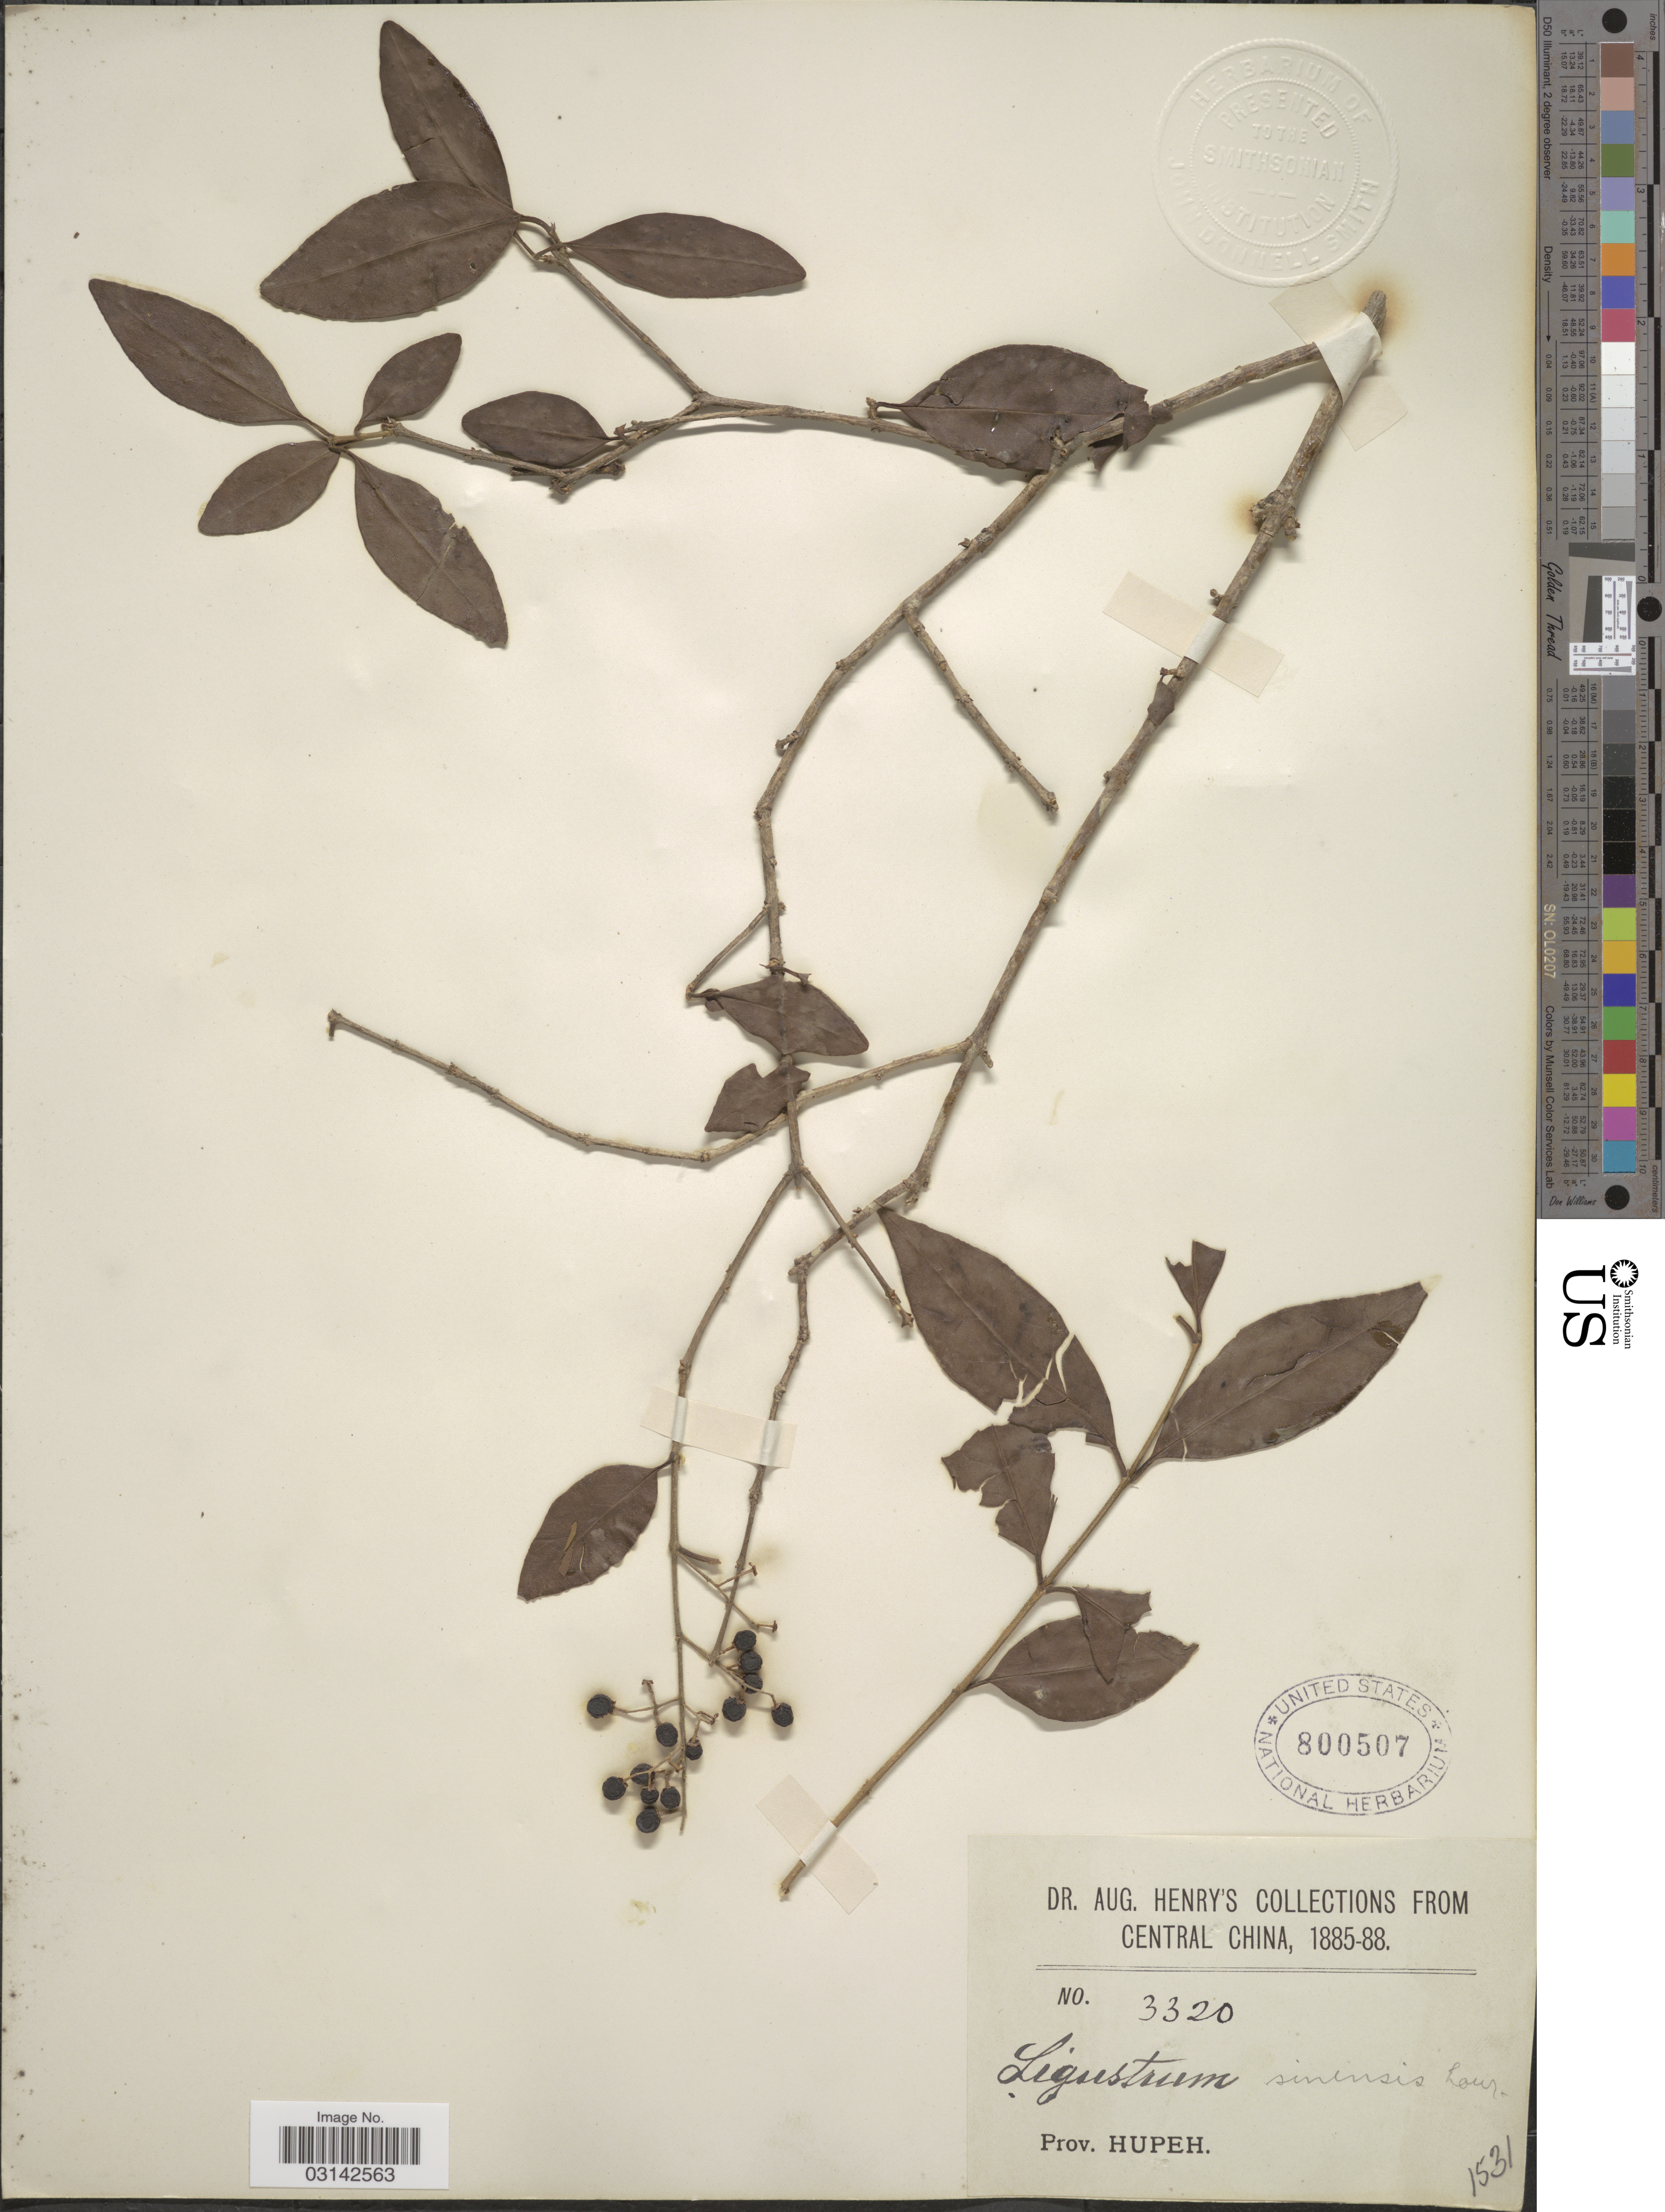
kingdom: Plantae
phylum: Tracheophyta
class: Magnoliopsida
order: Lamiales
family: Oleaceae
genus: Ligustrum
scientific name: Ligustrum sinense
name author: Lour.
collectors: A. Henry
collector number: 3320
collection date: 1885/1888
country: China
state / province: Hubei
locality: Central China, Prov. Hupeh.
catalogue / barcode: US 800507